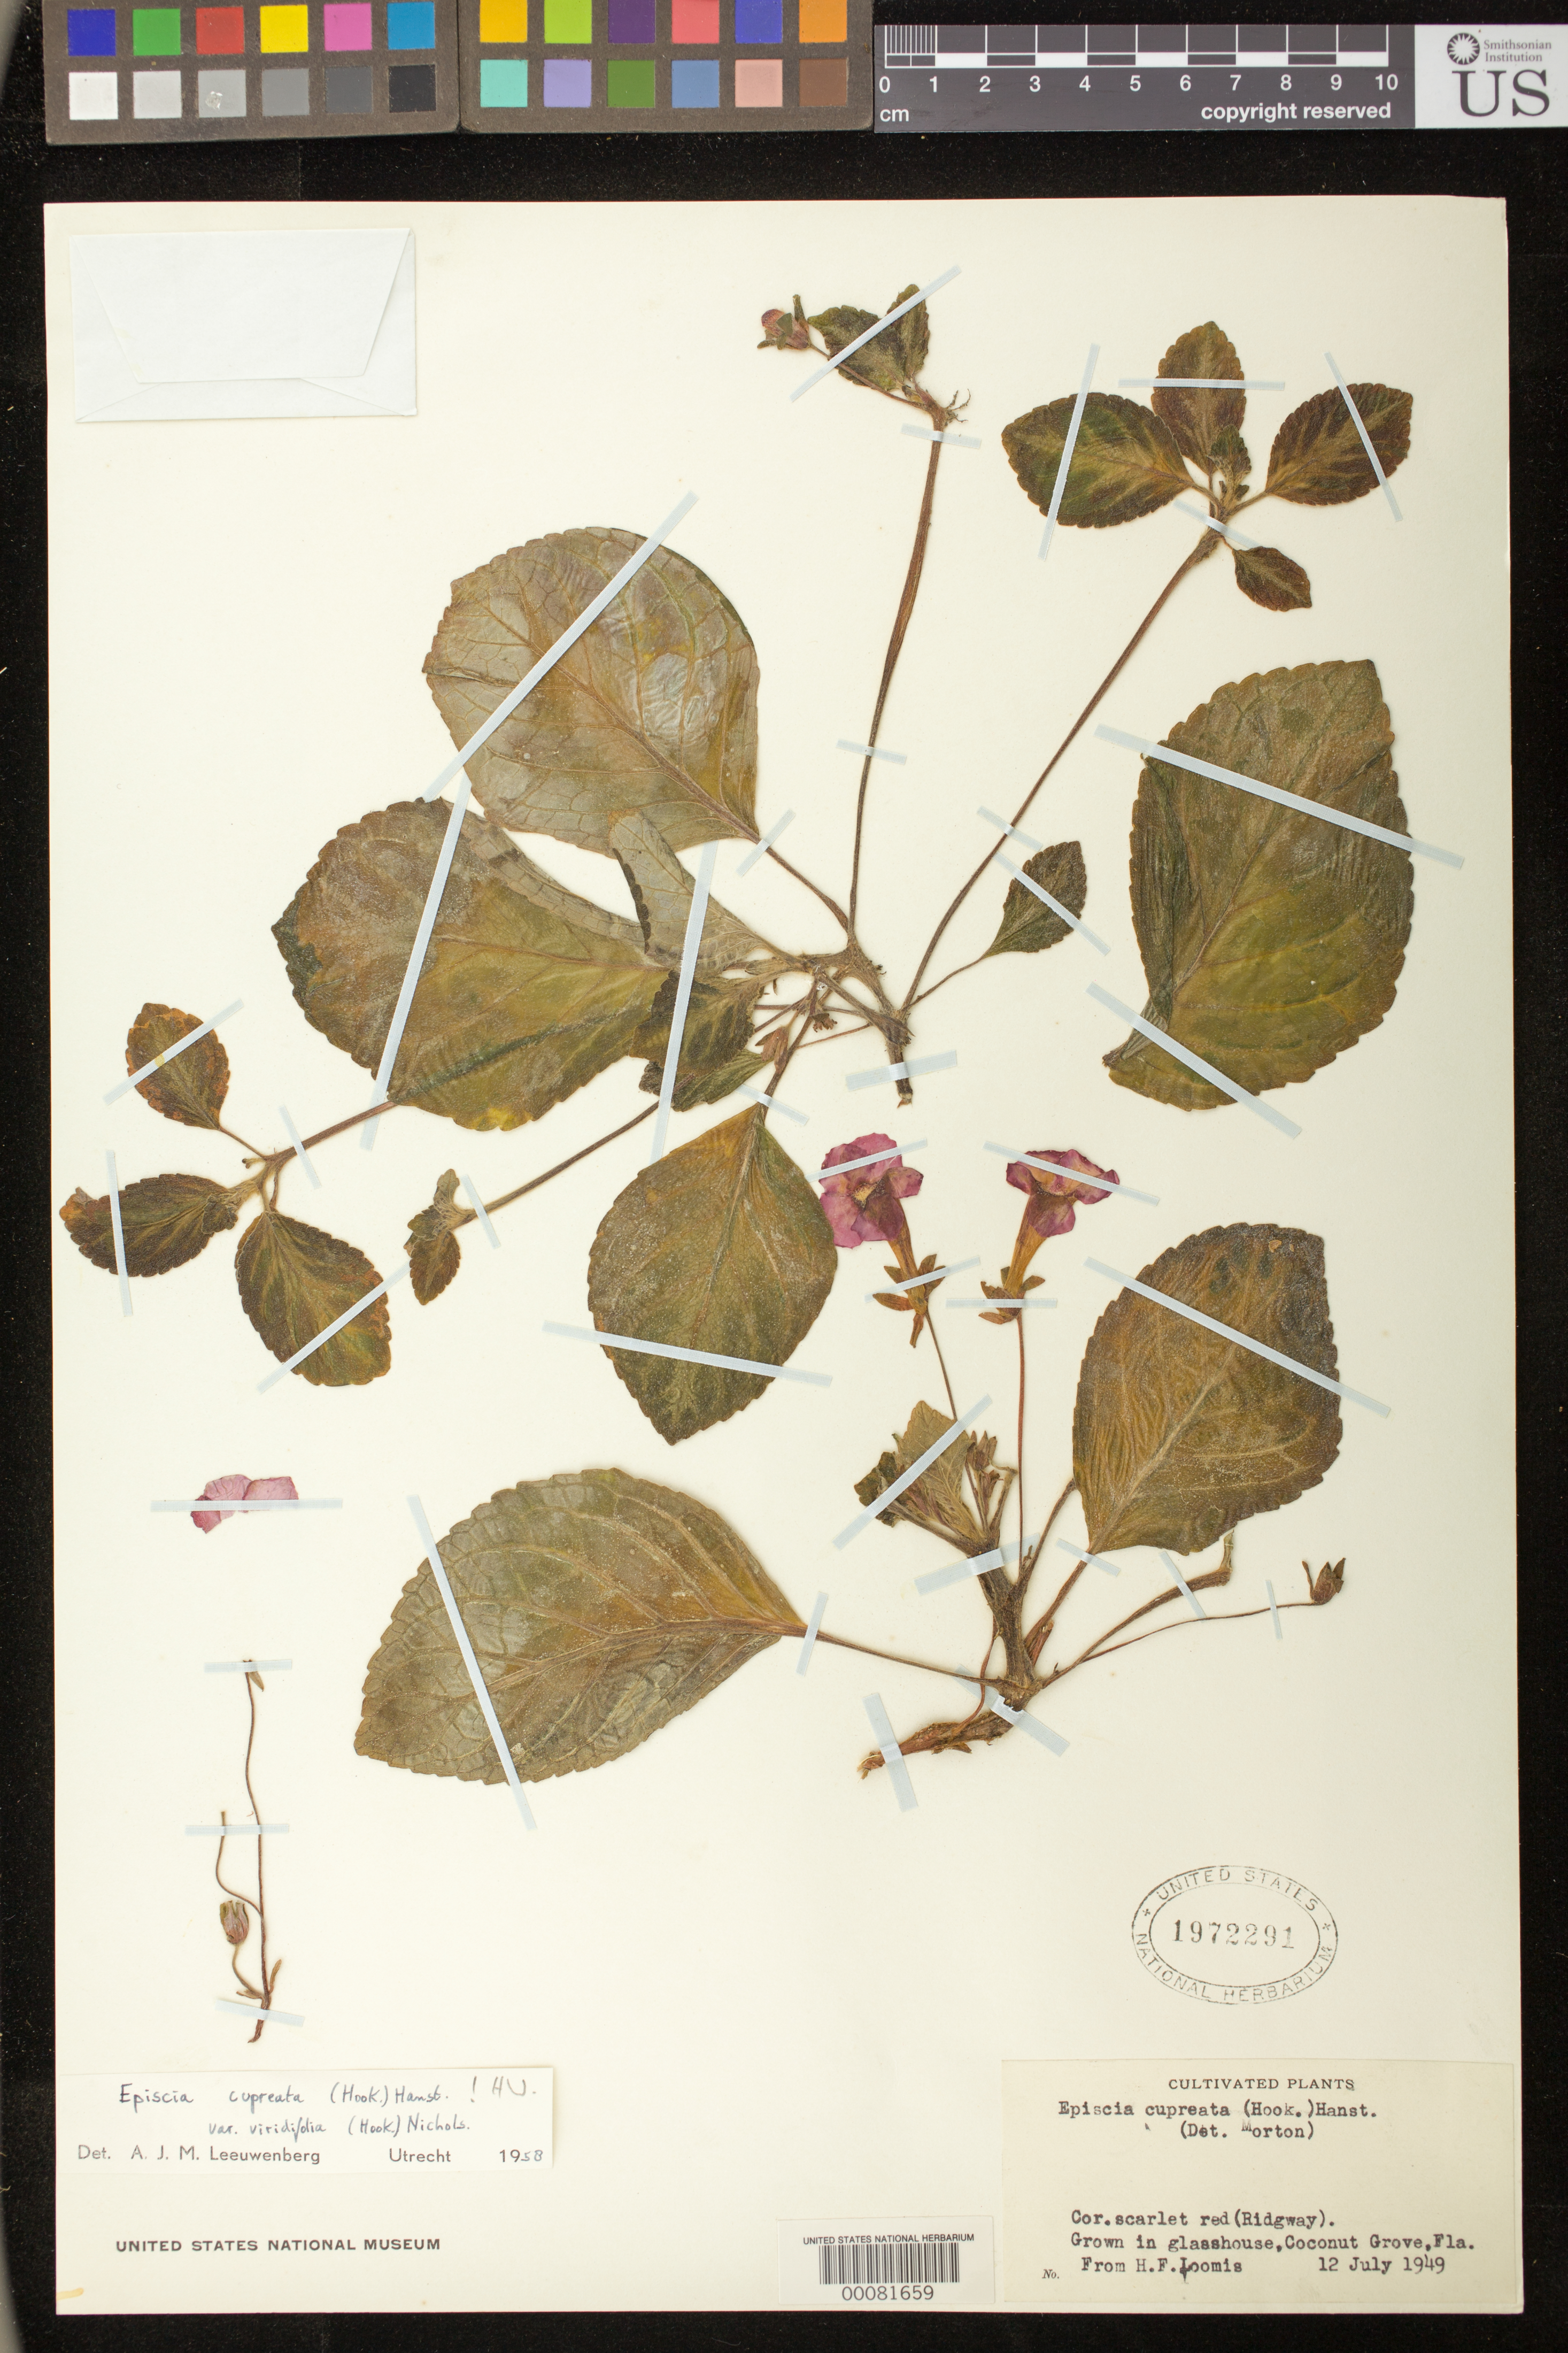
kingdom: Plantae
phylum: Tracheophyta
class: Magnoliopsida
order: Lamiales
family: Gesneriaceae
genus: Episcia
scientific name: Episcia cupreata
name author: (Hook.) Hanst.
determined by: Leeuwenberg, A. J. M.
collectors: H. F. Loomis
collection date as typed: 12 Jul 1949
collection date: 1949-07-12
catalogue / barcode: US 1972291